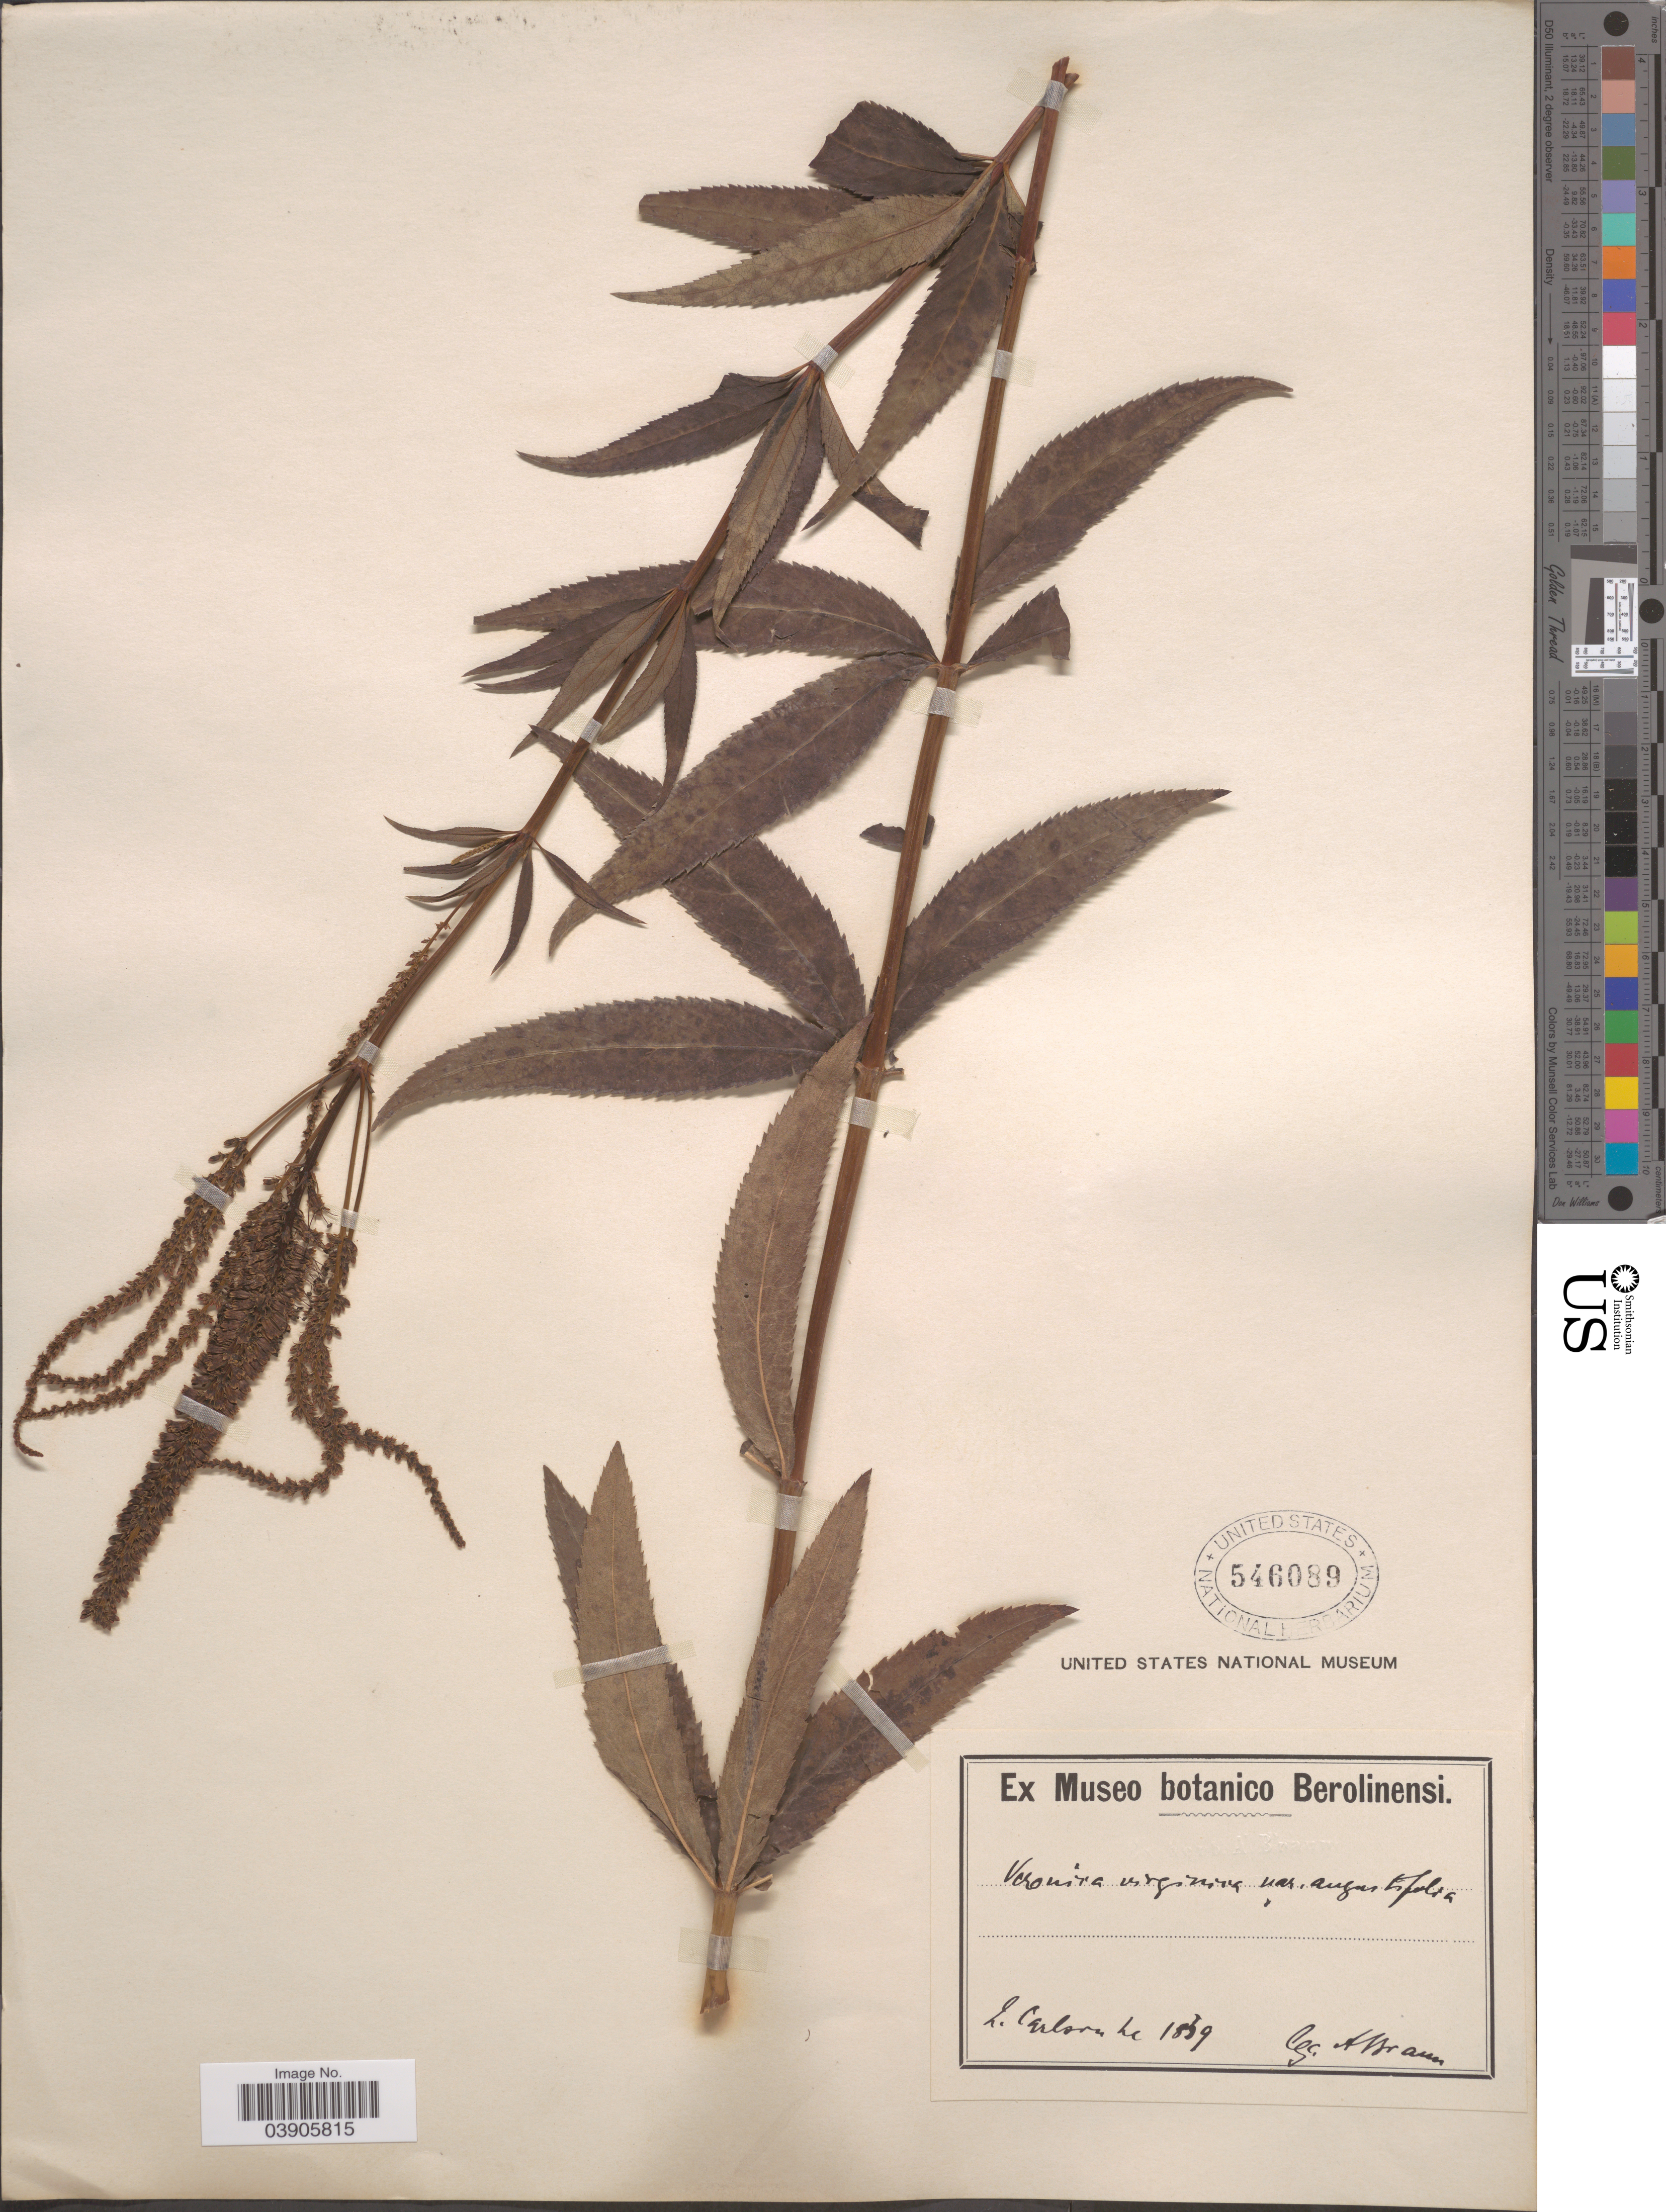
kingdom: Plantae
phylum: Tracheophyta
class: Magnoliopsida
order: Lamiales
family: Plantaginaceae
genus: Leptandra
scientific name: Leptandra sp.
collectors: A. Braum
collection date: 1859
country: Germany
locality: B. Carlsruhe.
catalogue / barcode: US 546089